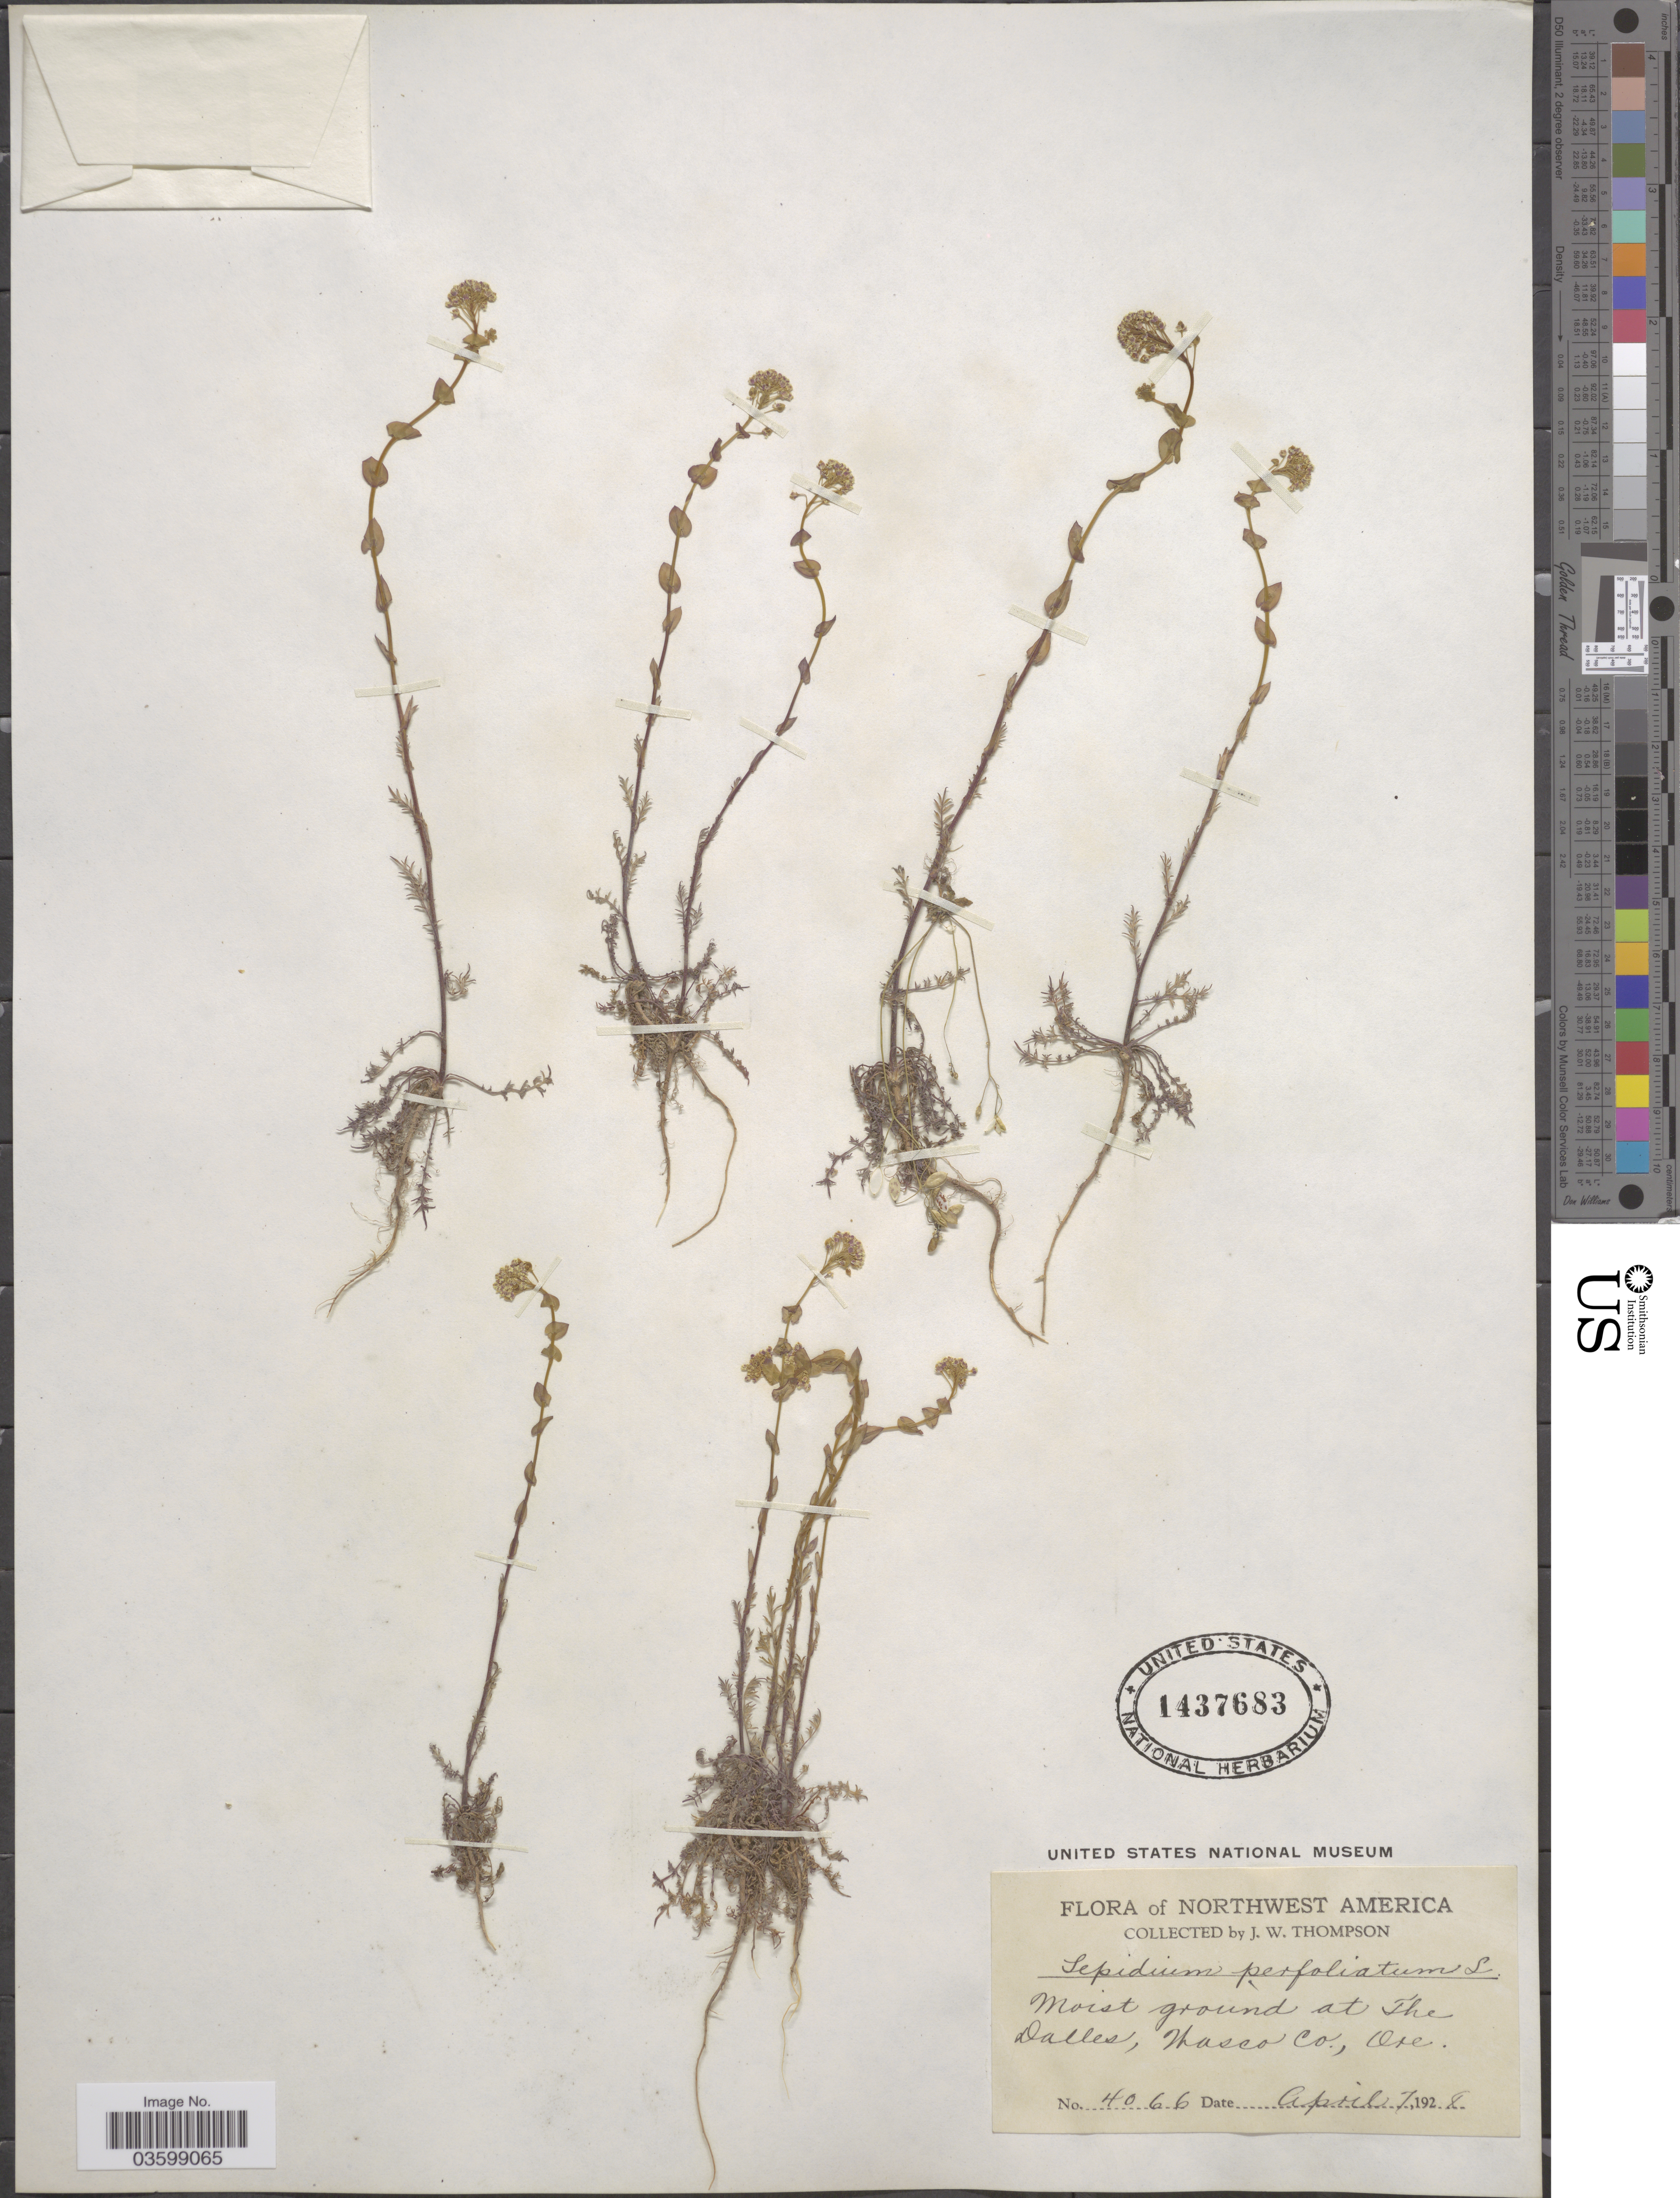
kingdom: Plantae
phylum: Tracheophyta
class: Magnoliopsida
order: Brassicales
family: Brassicaceae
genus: Lepidium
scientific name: Lepidium perfoliatum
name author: L.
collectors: J. Thompson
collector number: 4066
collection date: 1928-04-07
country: United States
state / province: Oregon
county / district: Wasco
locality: Northwest America. Moist ground at The Dalles, Wasco Co.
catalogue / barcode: US 1437683